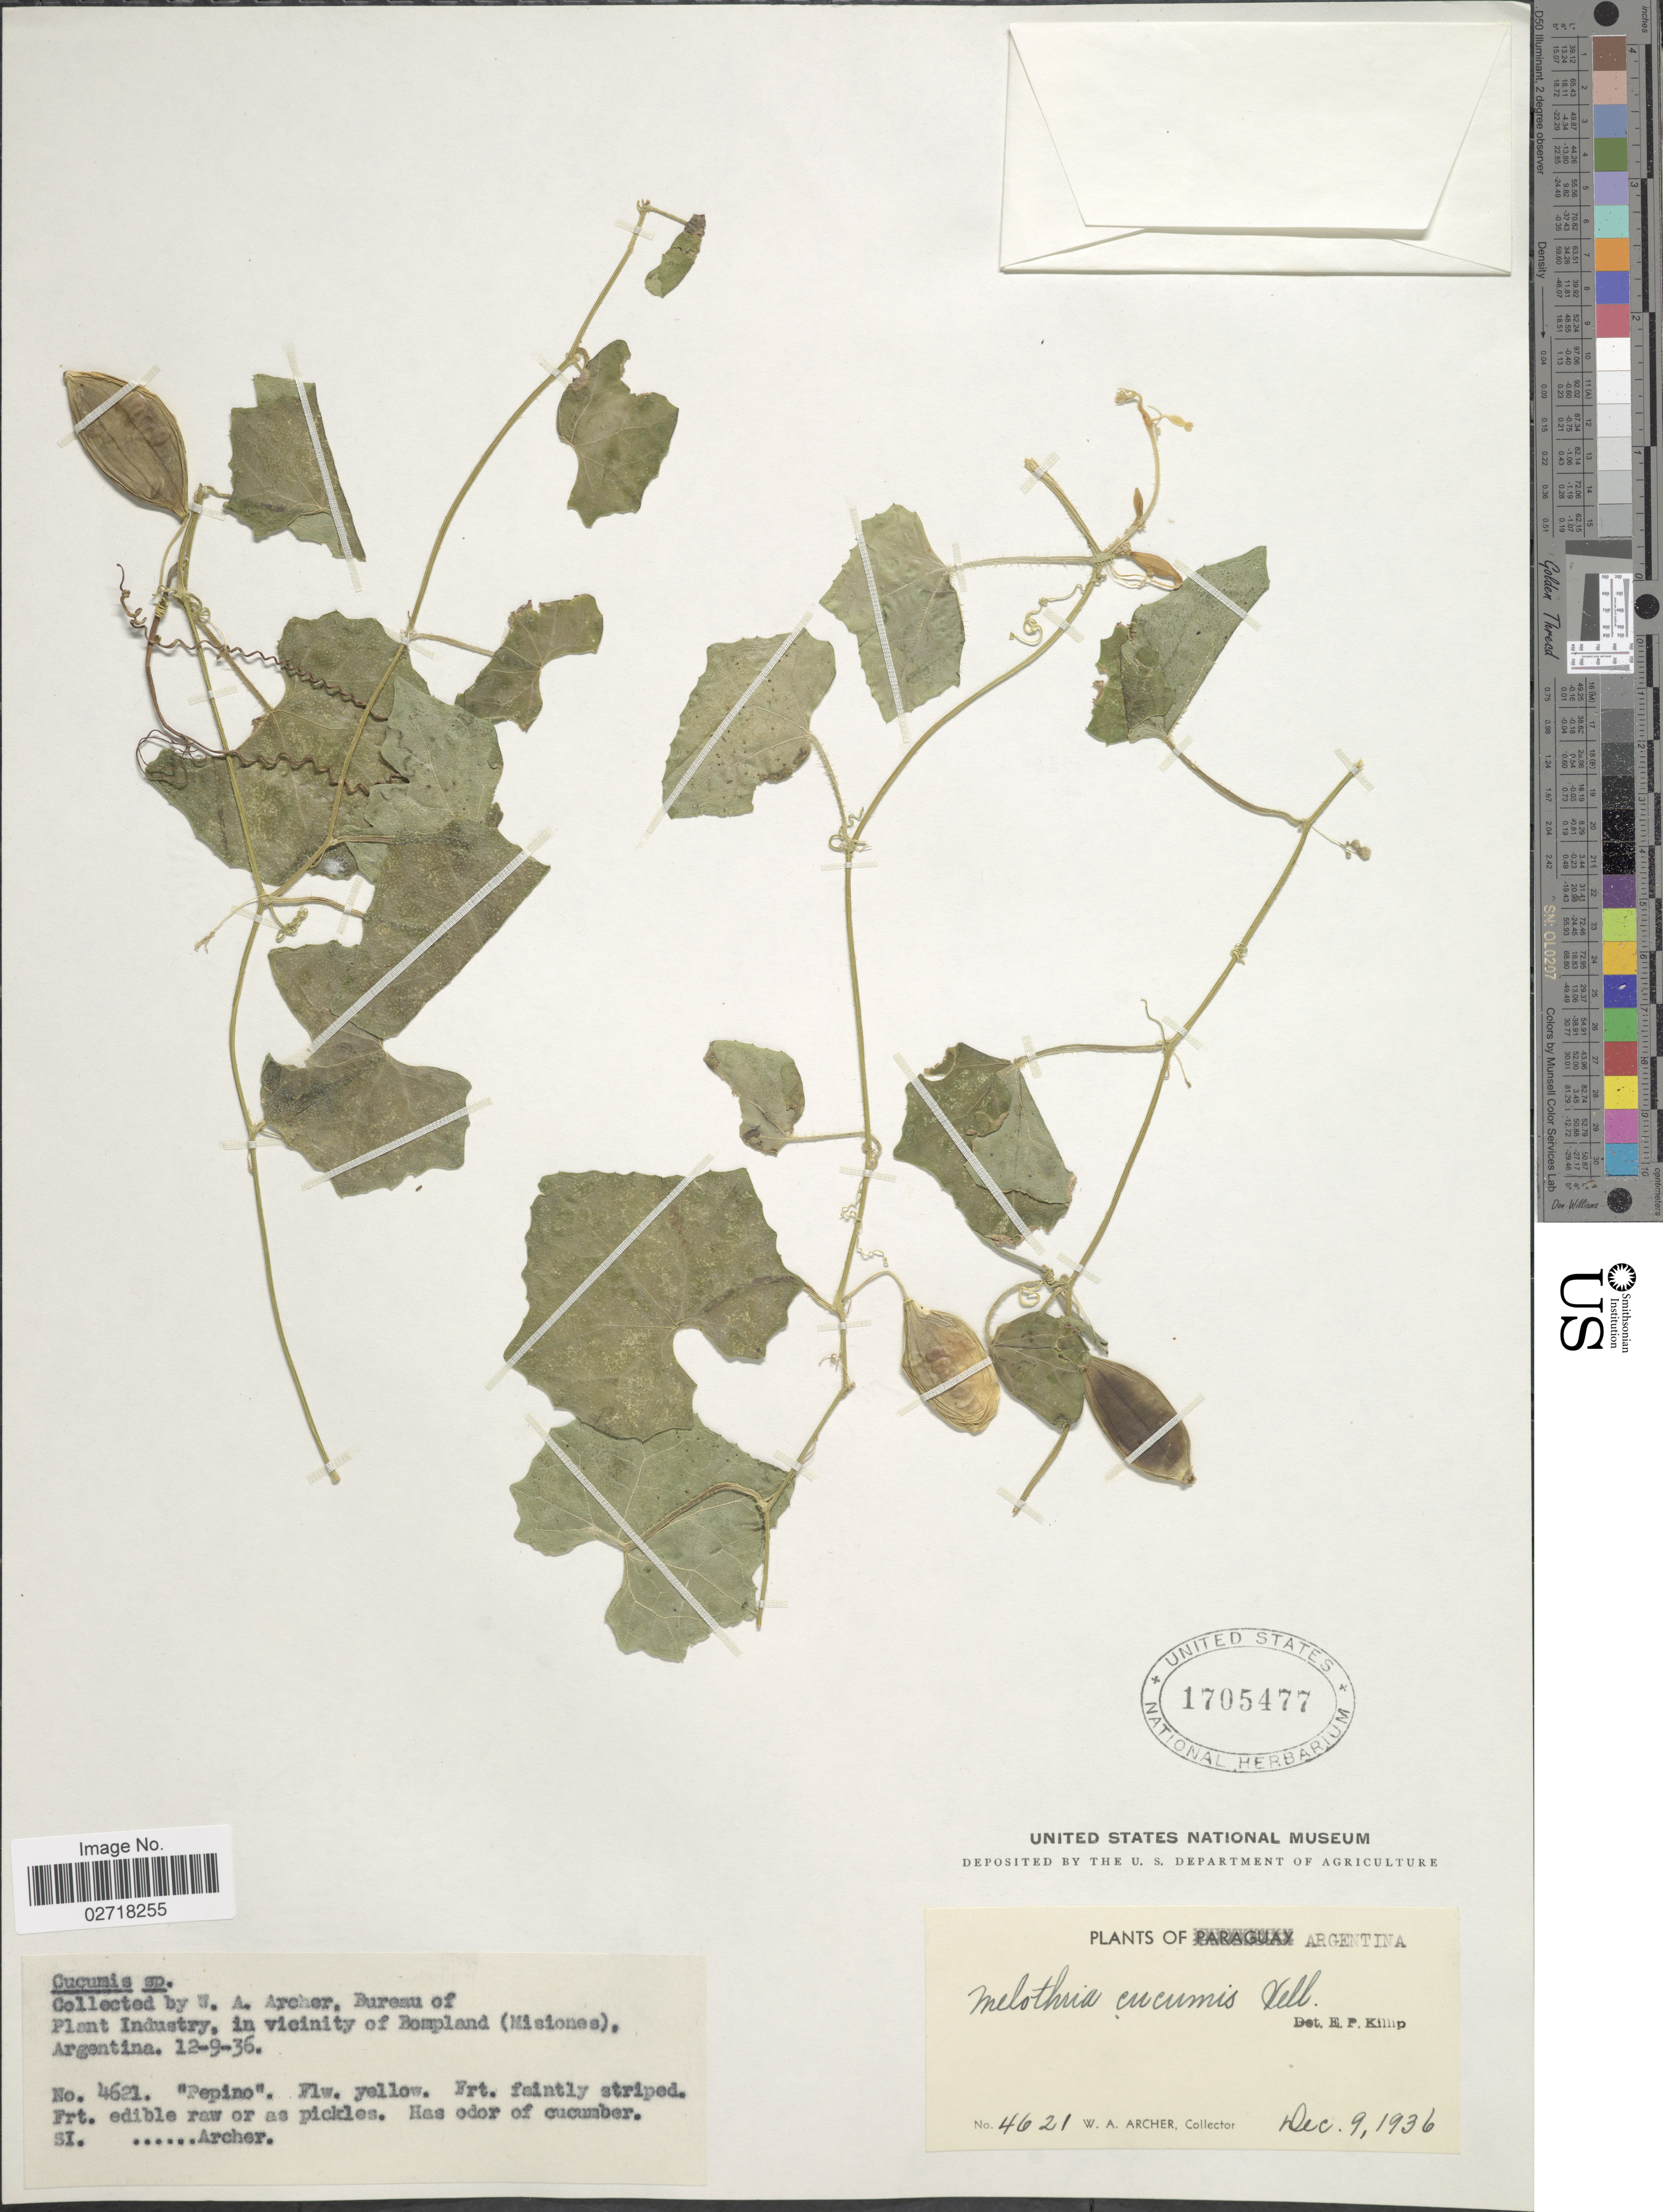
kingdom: Plantae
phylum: Tracheophyta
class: Magnoliopsida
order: Cucurbitales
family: Cucurbitaceae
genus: Melothria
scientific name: Melothria cucumis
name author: Vell.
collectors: W. A. Archer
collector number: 4621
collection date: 1936-09-12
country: Argentina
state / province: Misiones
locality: In vicinity of Bompland (Misiones)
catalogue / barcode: US 1705477